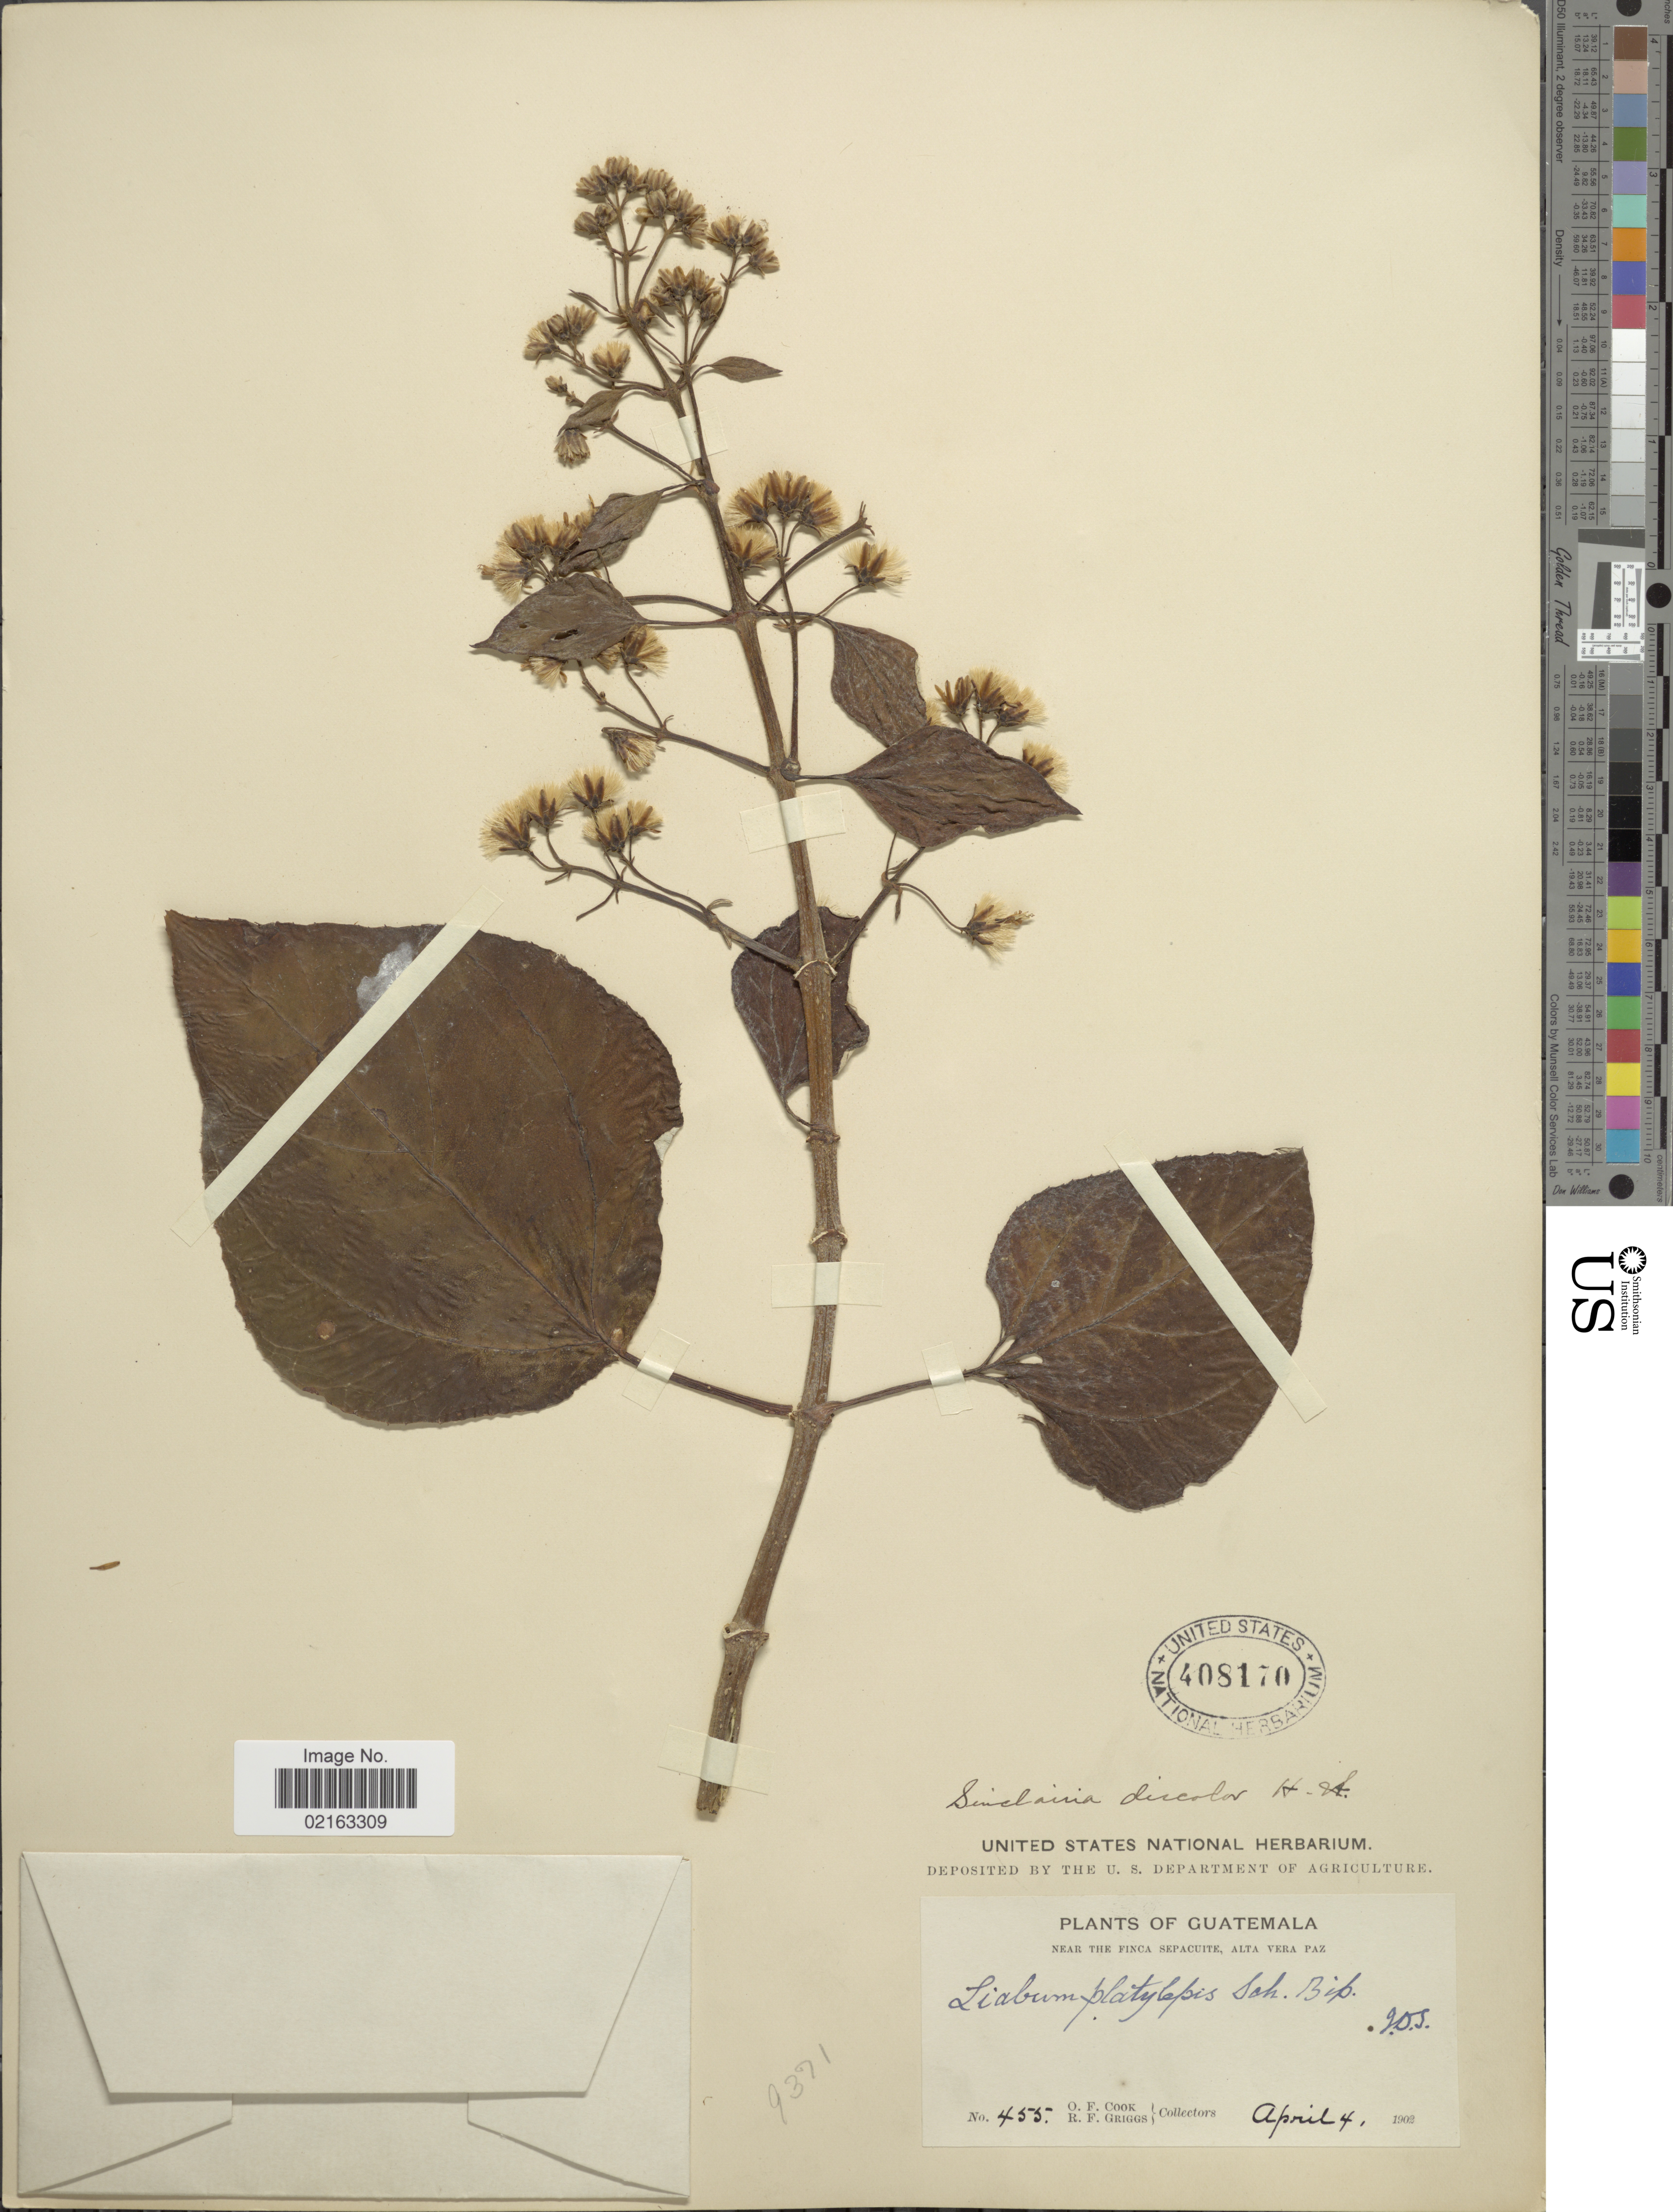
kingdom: Plantae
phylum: Tracheophyta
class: Magnoliopsida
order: Asterales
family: Asteraceae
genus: Sinclairia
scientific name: Sinclairia discolor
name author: Hook. & Arn.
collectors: O. F. Cook & R. F. Griggs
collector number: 455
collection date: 1902-04-04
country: Guatemala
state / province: Alta Verapaz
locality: Near the Finca Sepacuite, Alta Vera Paz.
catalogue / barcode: US 408170